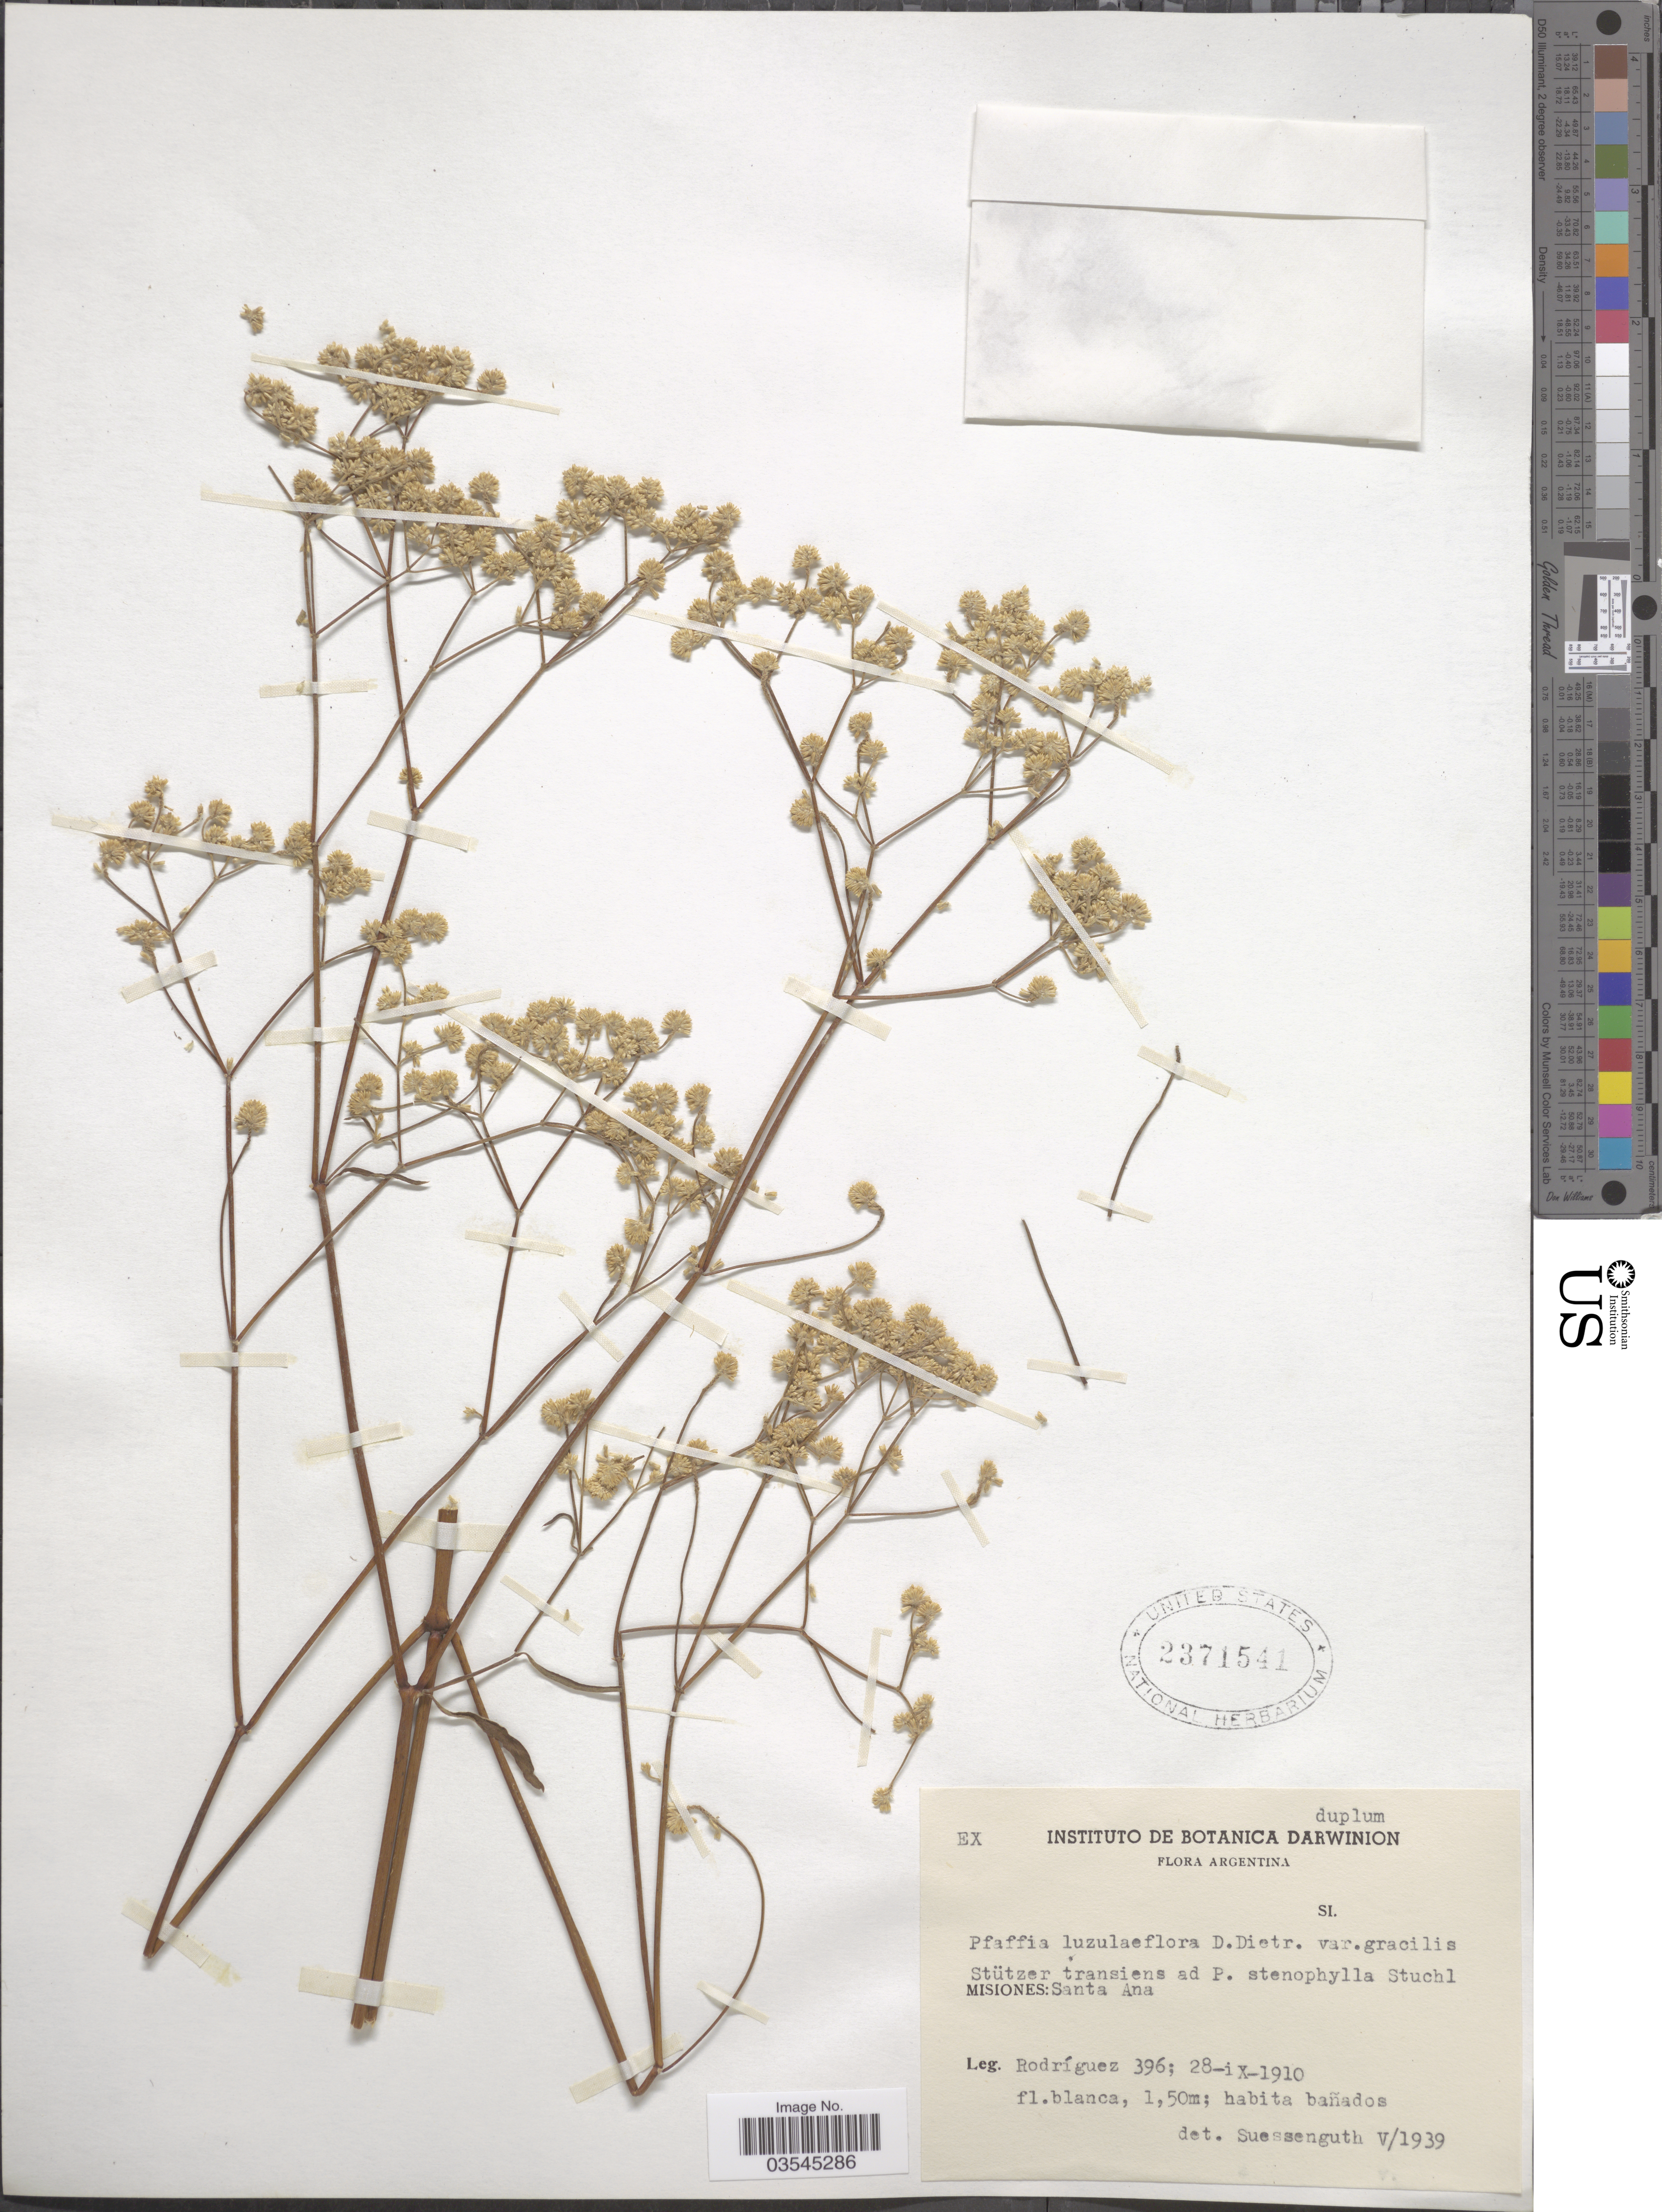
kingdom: Plantae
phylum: Tracheophyta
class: Magnoliopsida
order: Caryophyllales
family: Amaranthaceae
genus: Pfaffia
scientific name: Pfaffia glomerata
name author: (Spreng.) Pedersen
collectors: Rodriguez, --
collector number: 396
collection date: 1910-09-28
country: Argentina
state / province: Misiones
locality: Santa Ana.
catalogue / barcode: US 2371541